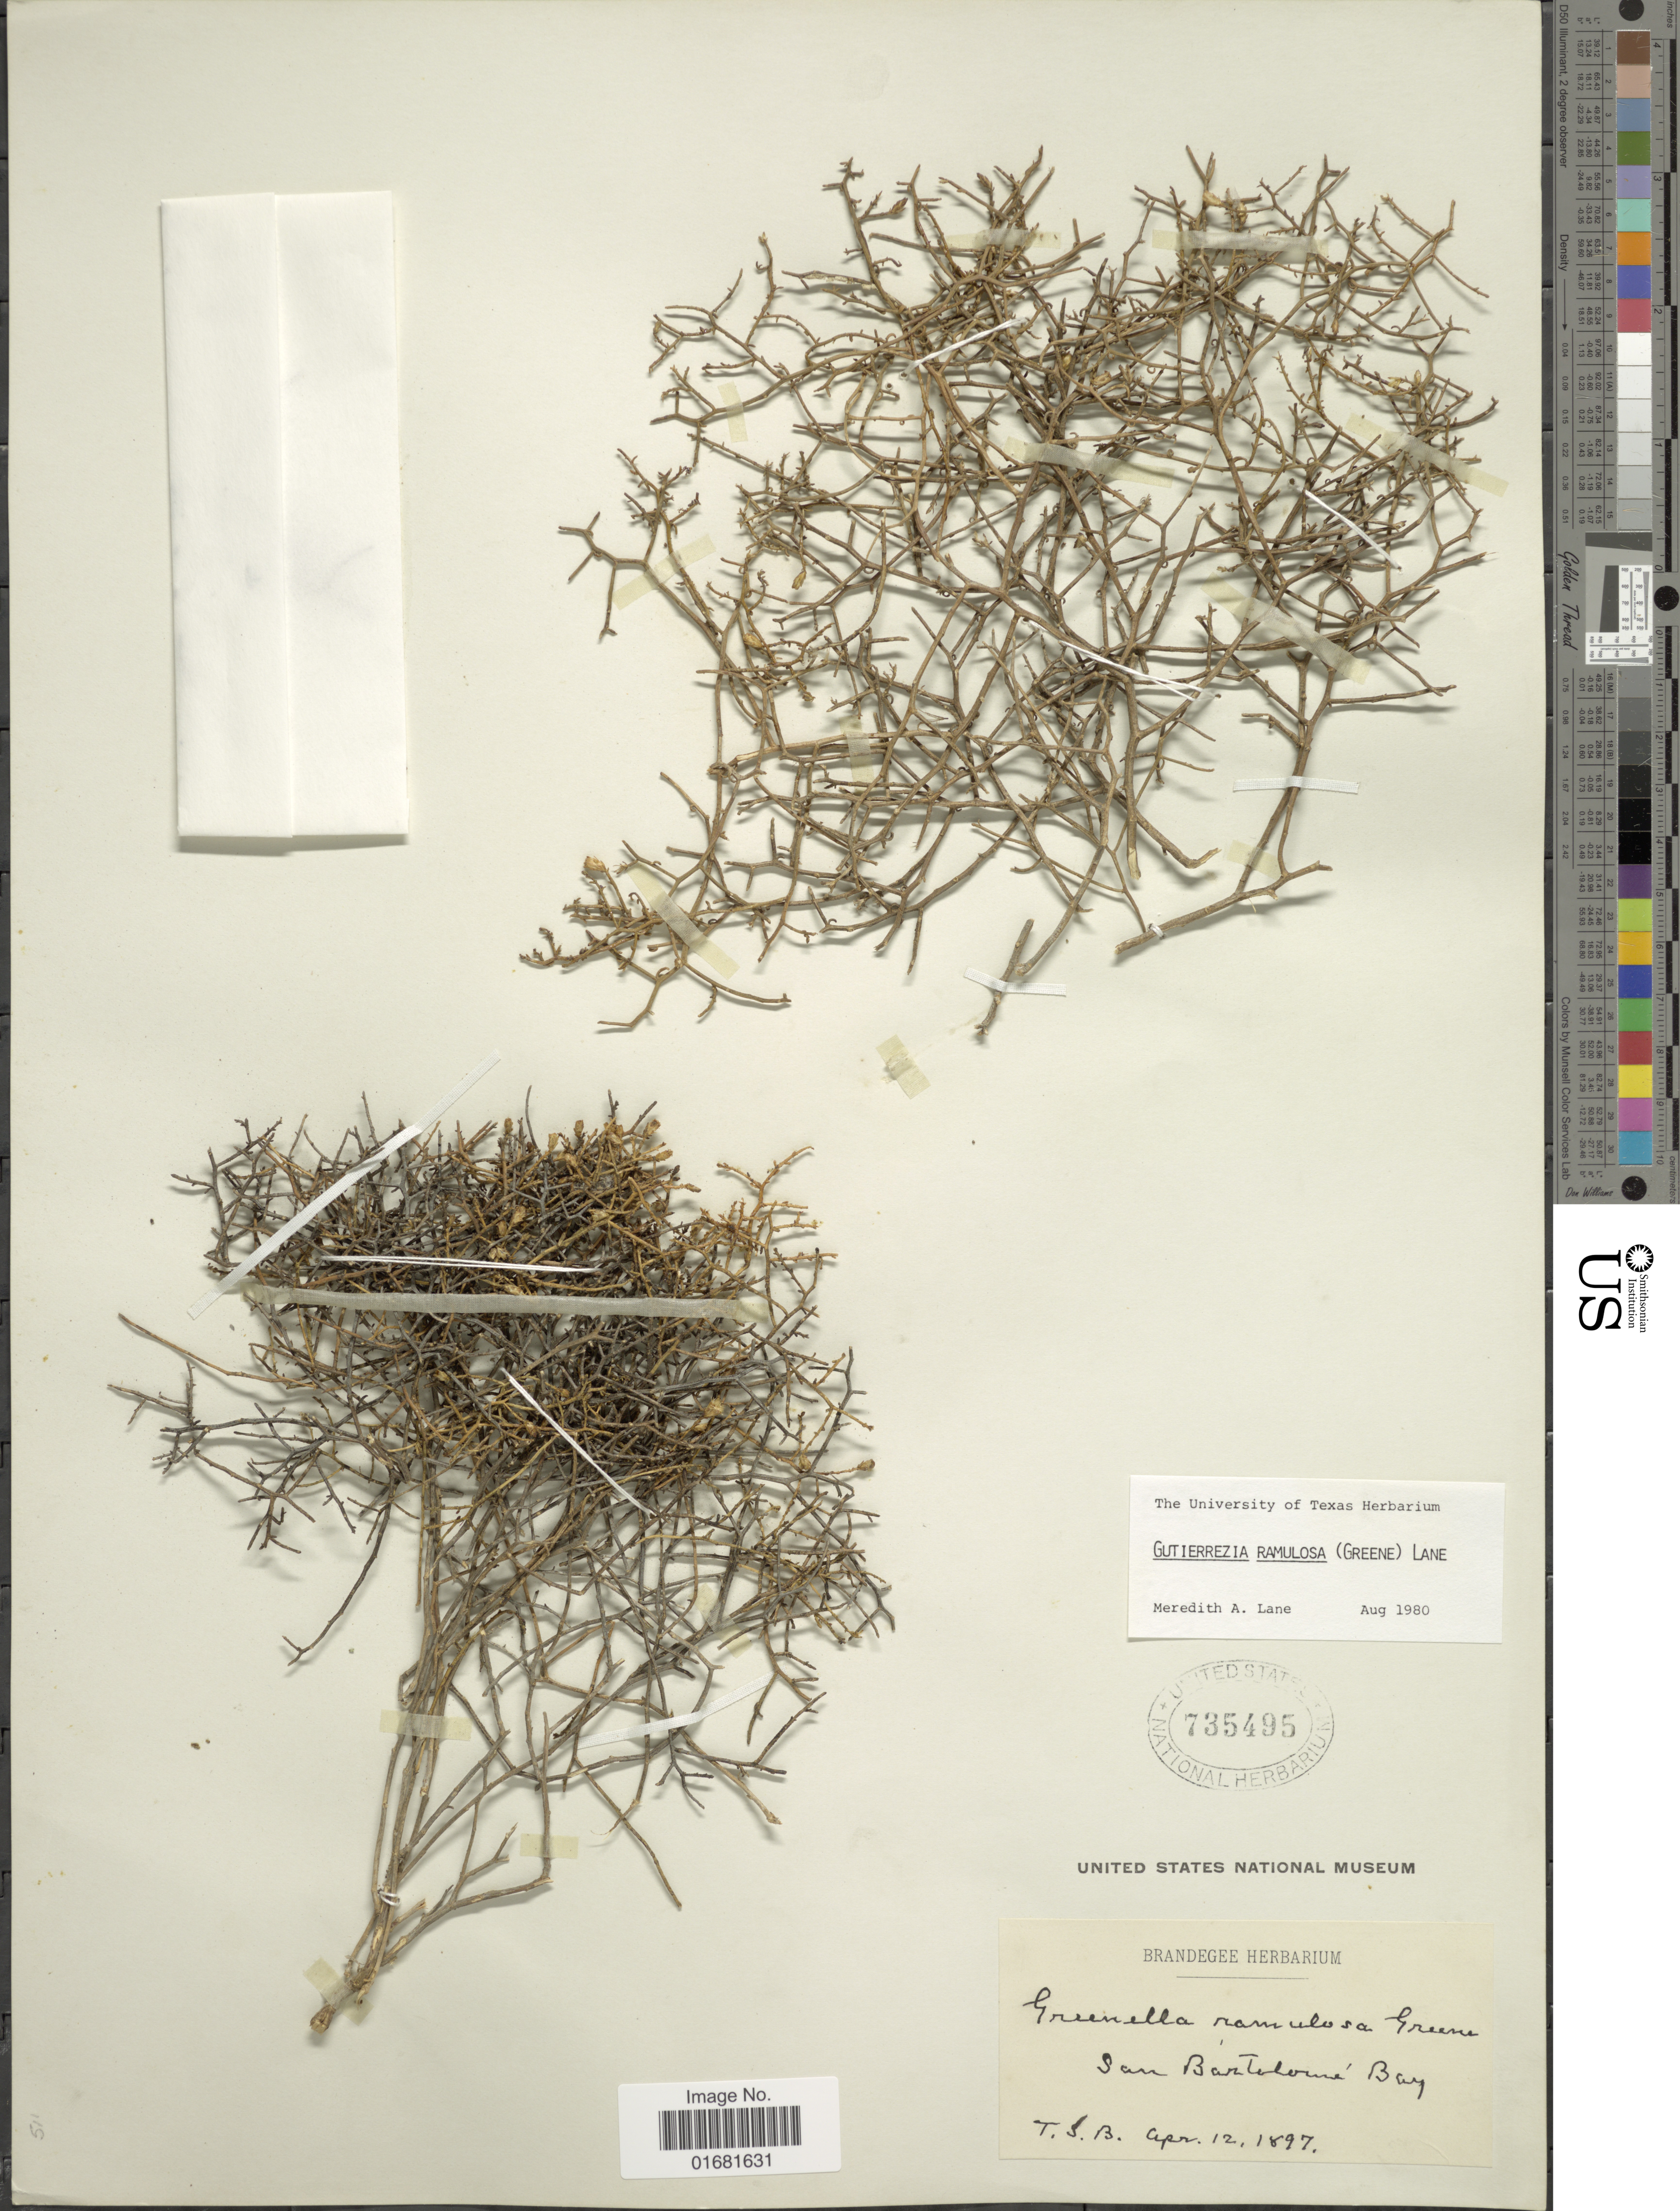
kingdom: Plantae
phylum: Tracheophyta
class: Magnoliopsida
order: Asterales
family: Asteraceae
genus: Gutierrezia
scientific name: Gutierrezia ramulosa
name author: (Greene) M.A. Lane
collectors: T. S. Brandegee (herbarium)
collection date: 1897-04-12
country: Mexico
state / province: Baja California Sur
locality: San Bartolome Bay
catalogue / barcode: US 735495